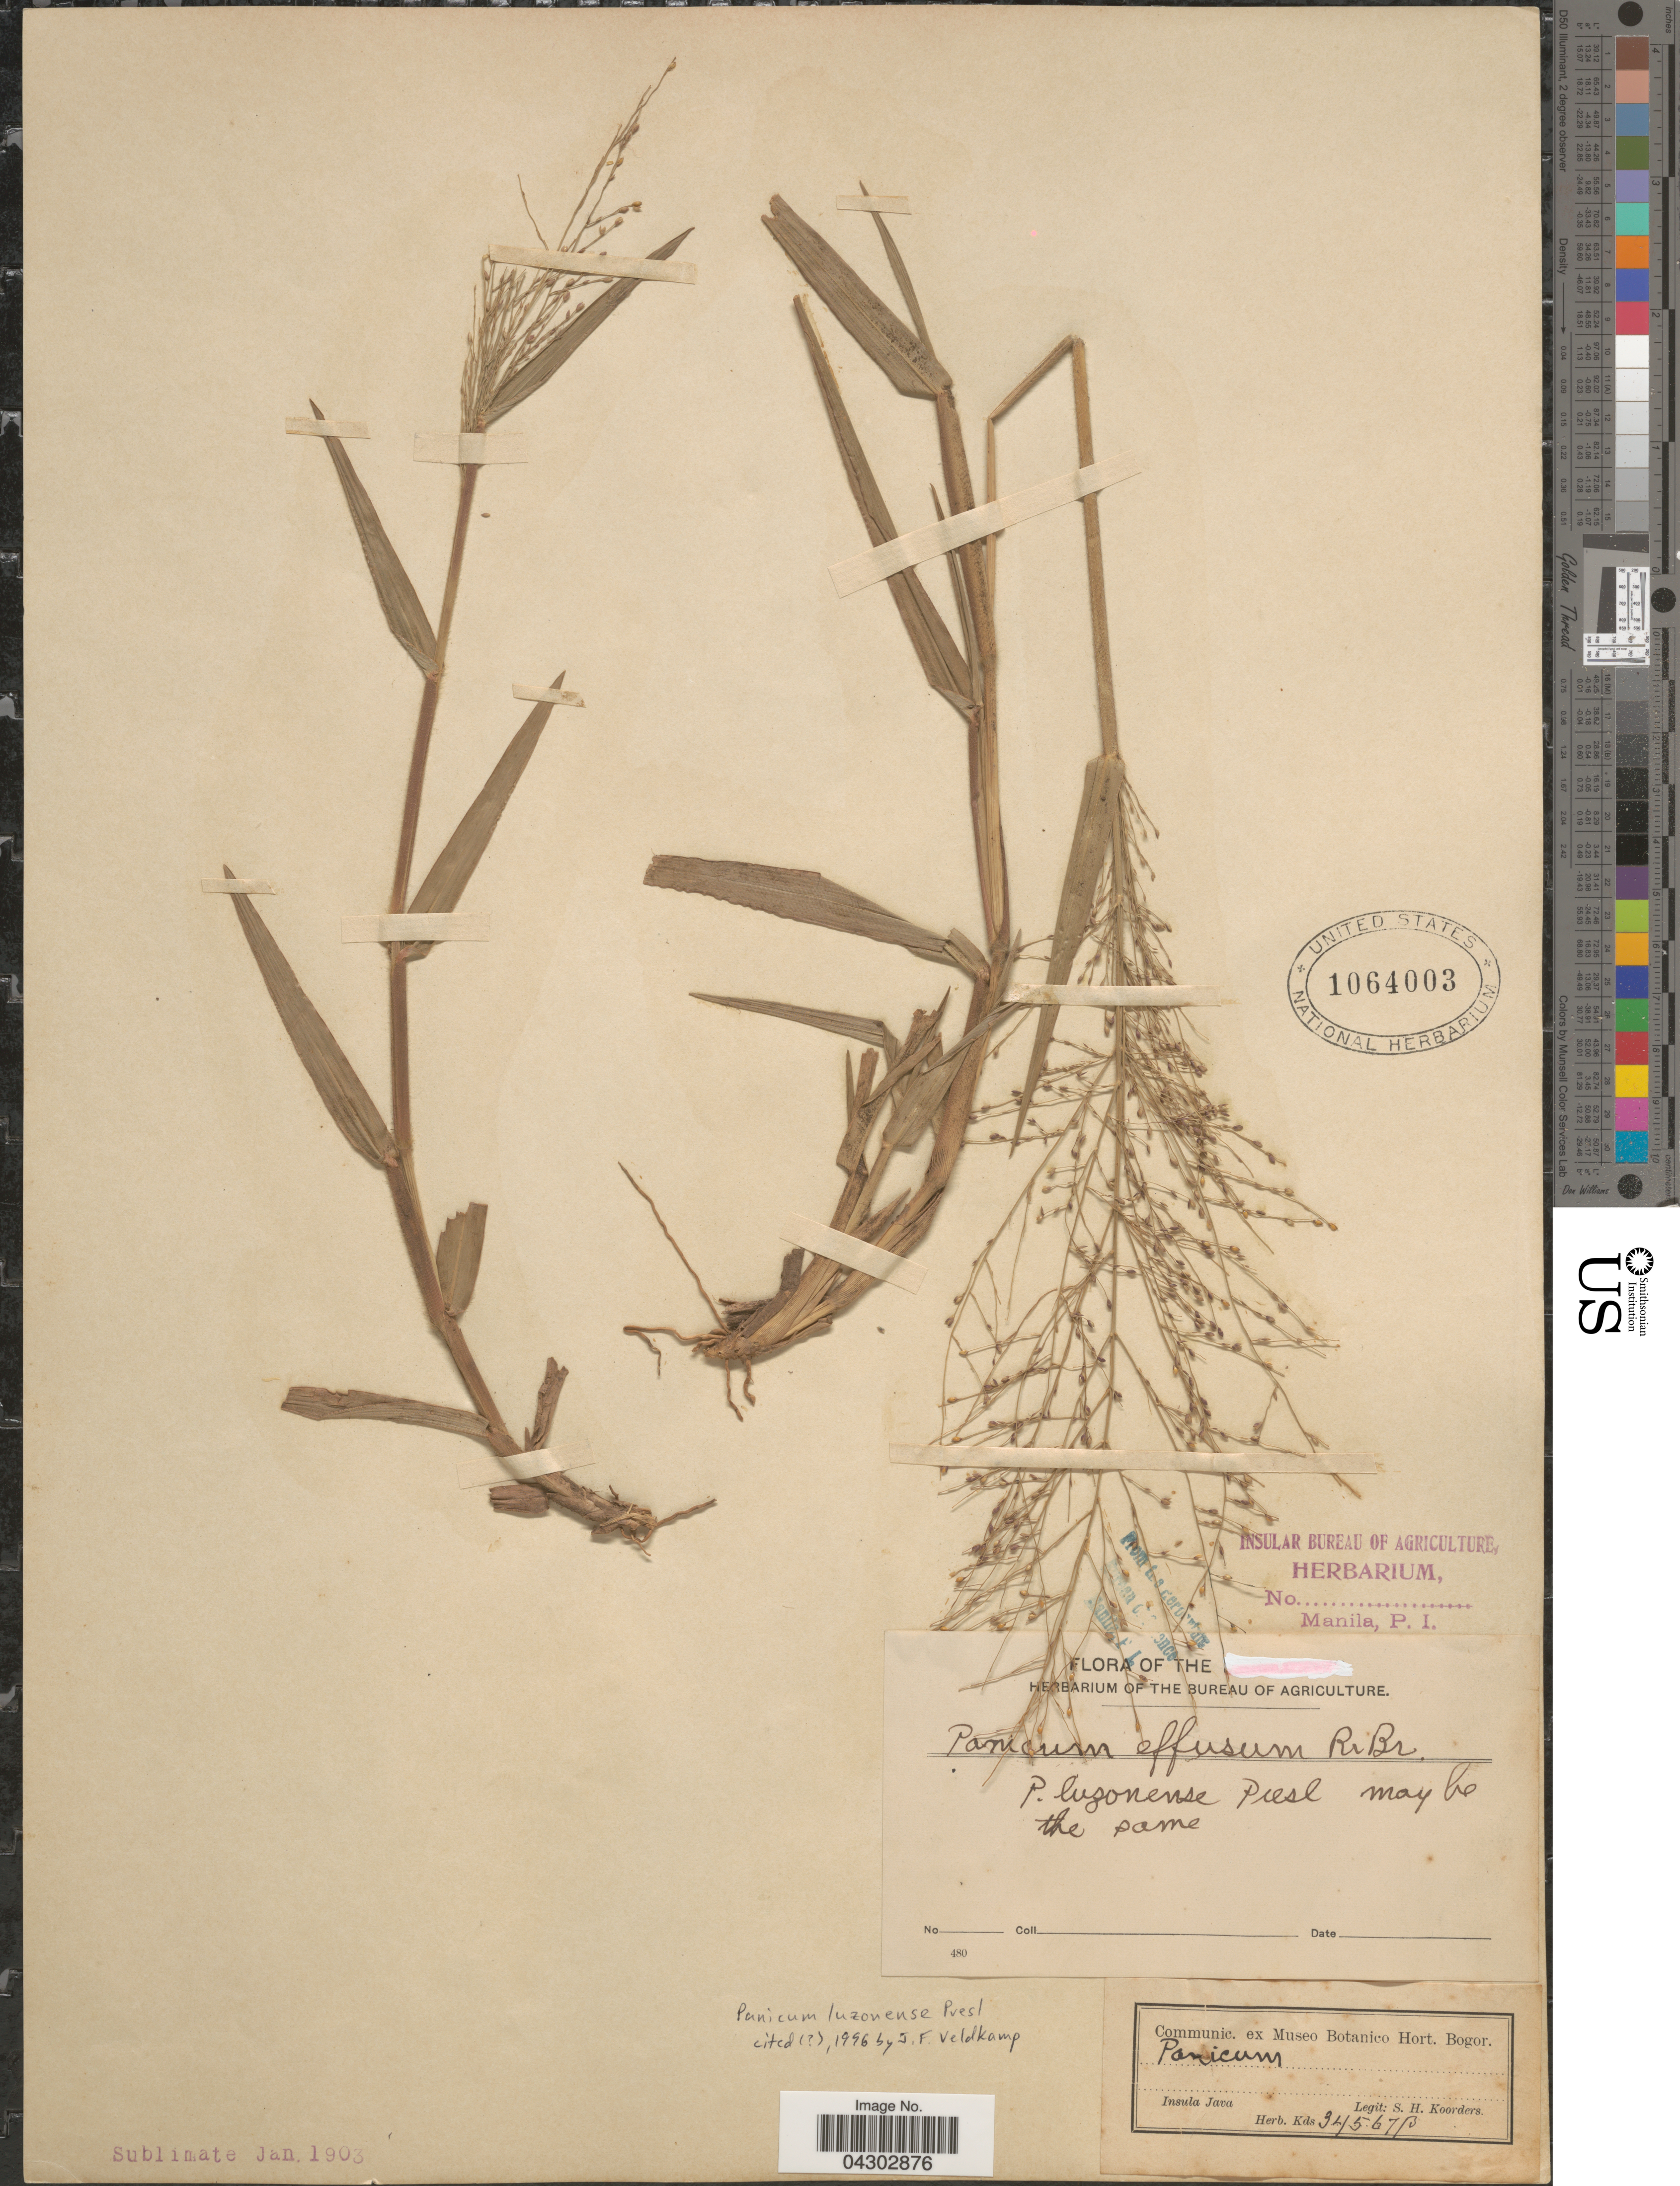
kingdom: Plantae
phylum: Tracheophyta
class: Liliopsida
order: Poales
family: Poaceae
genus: Panicum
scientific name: Panicum luzonense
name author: J. Presl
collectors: S. H. Koorders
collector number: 34567B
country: Indonesia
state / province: Java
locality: Insula Java.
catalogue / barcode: US 1064003